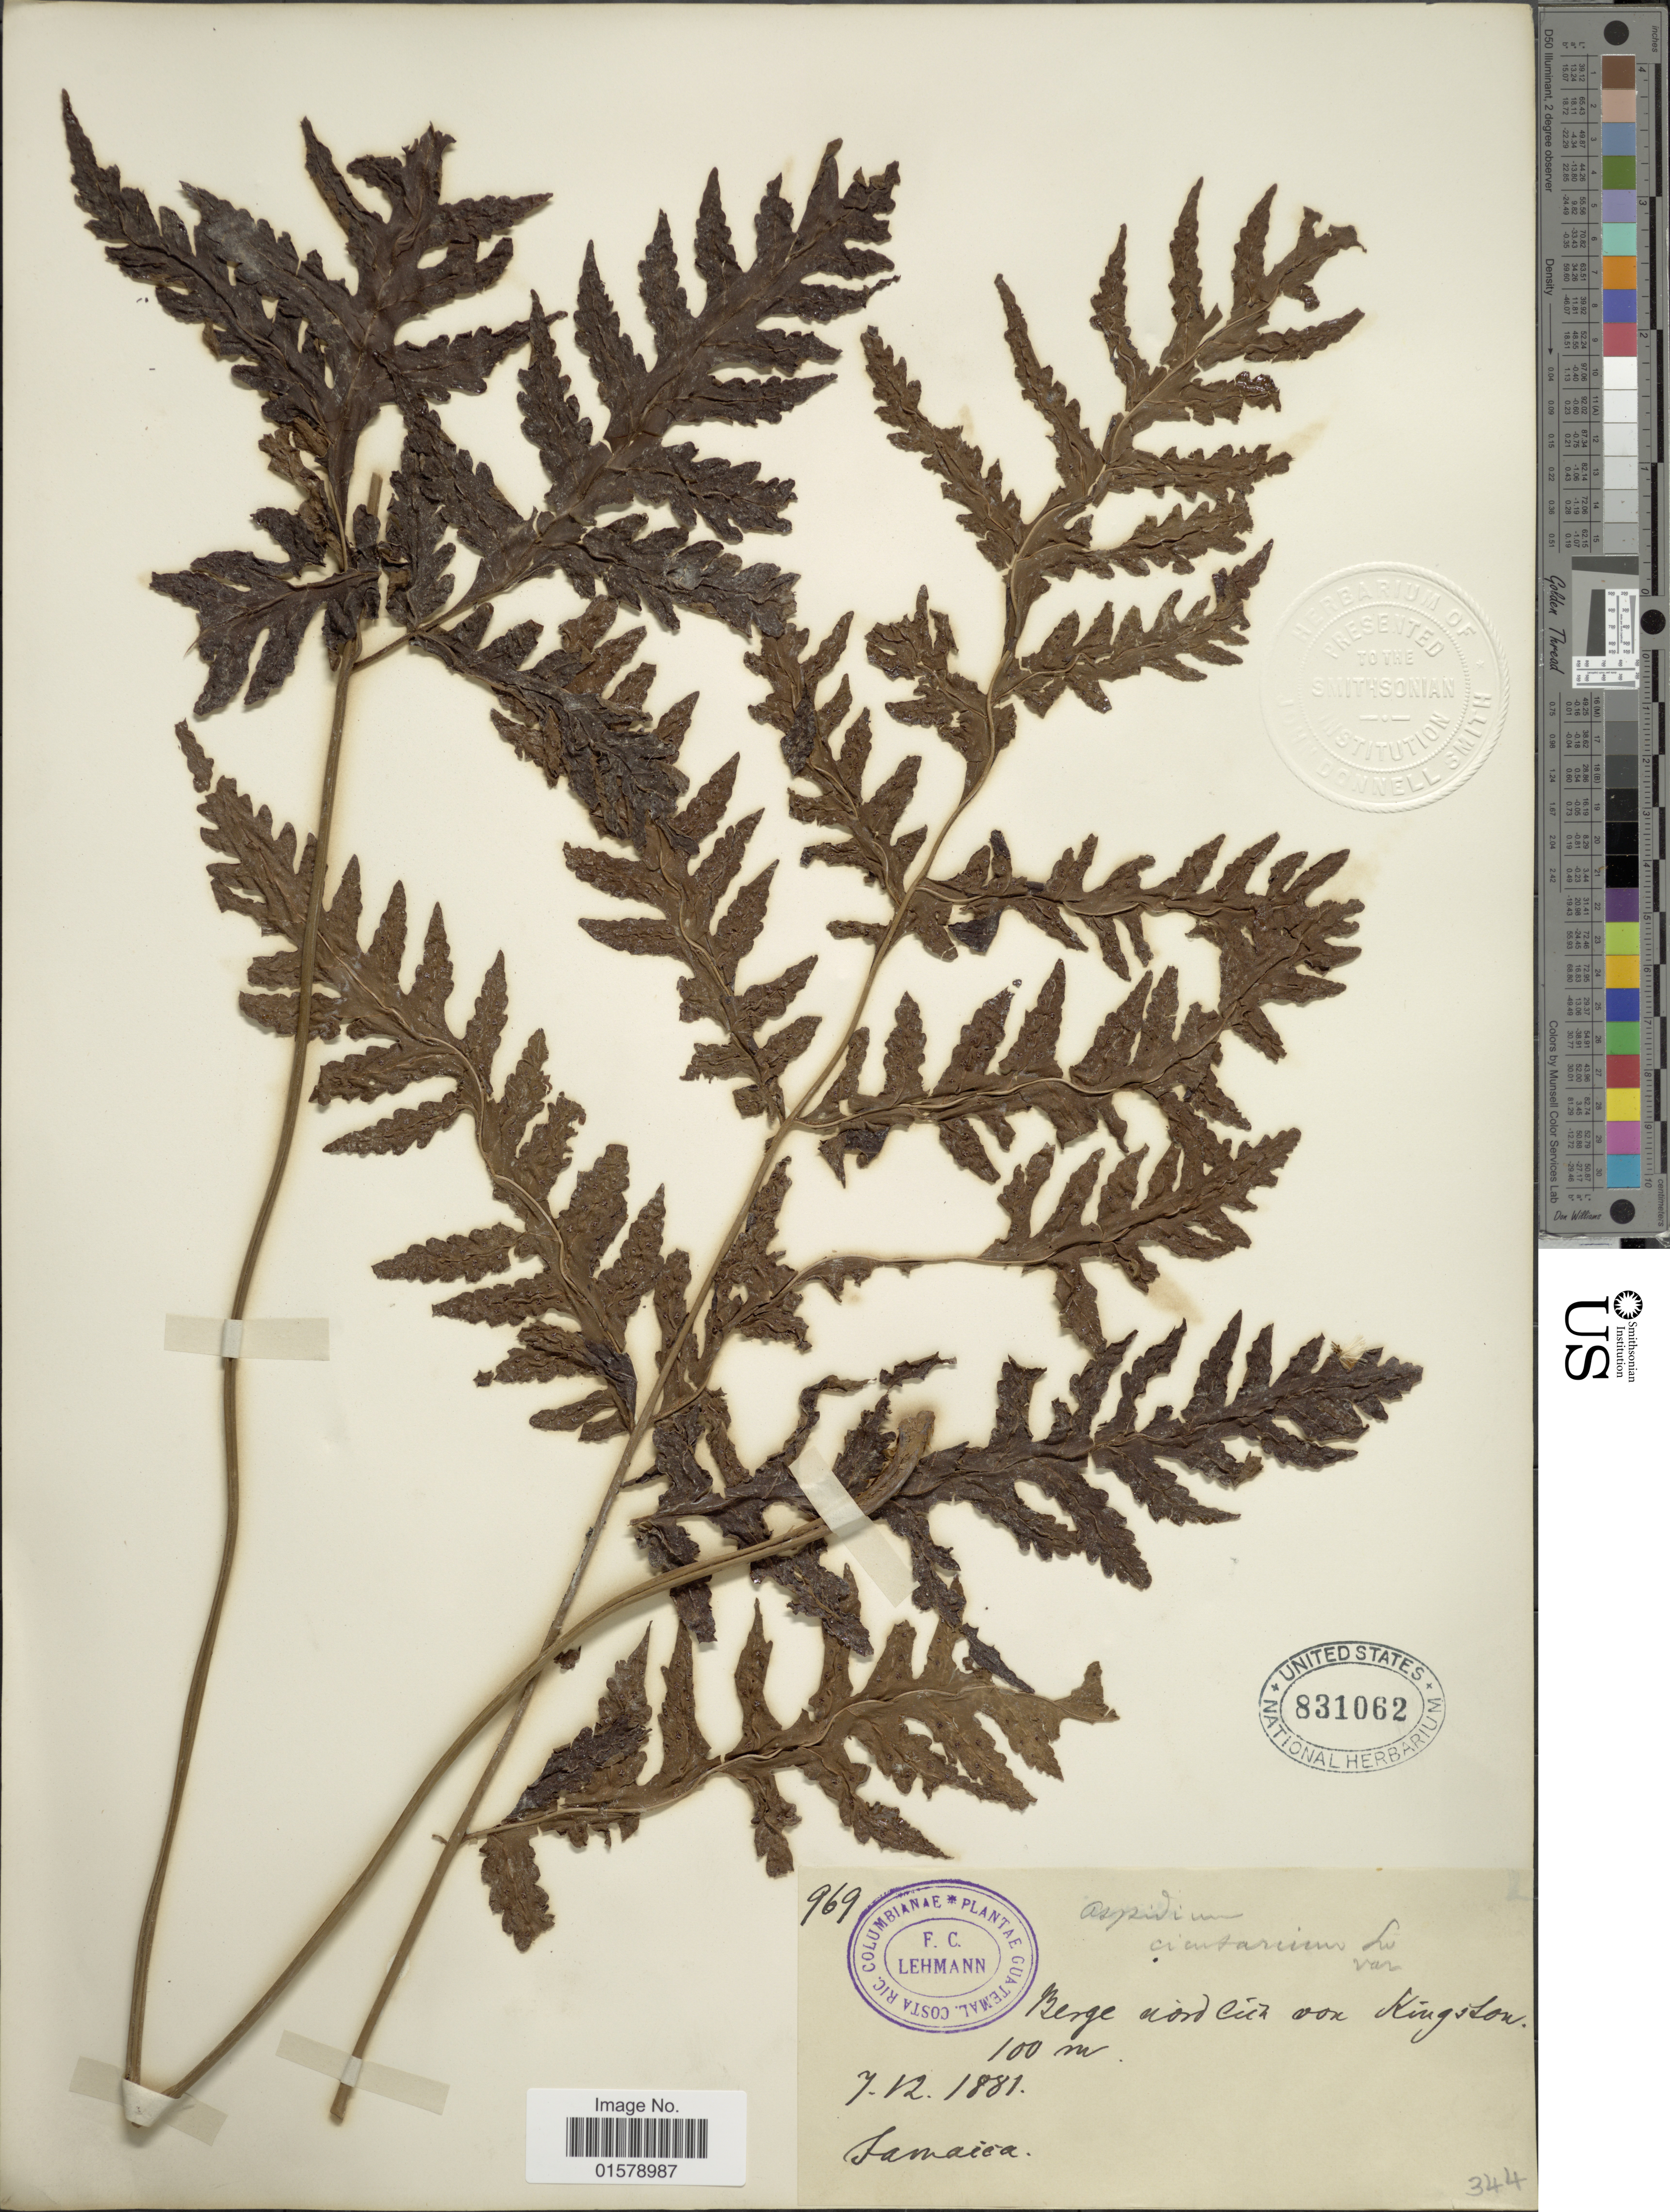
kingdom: Plantae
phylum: Tracheophyta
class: Polypodiopsida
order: Polypodiales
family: Tectariaceae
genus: Tectaria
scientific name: Tectaria apiifolia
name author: (Schkuhr) Copel.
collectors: F. C. Lehmann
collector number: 969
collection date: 1881-12-07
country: Jamaica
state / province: Kingston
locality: Berge nordeus von Kingston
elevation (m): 100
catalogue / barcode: US 831062